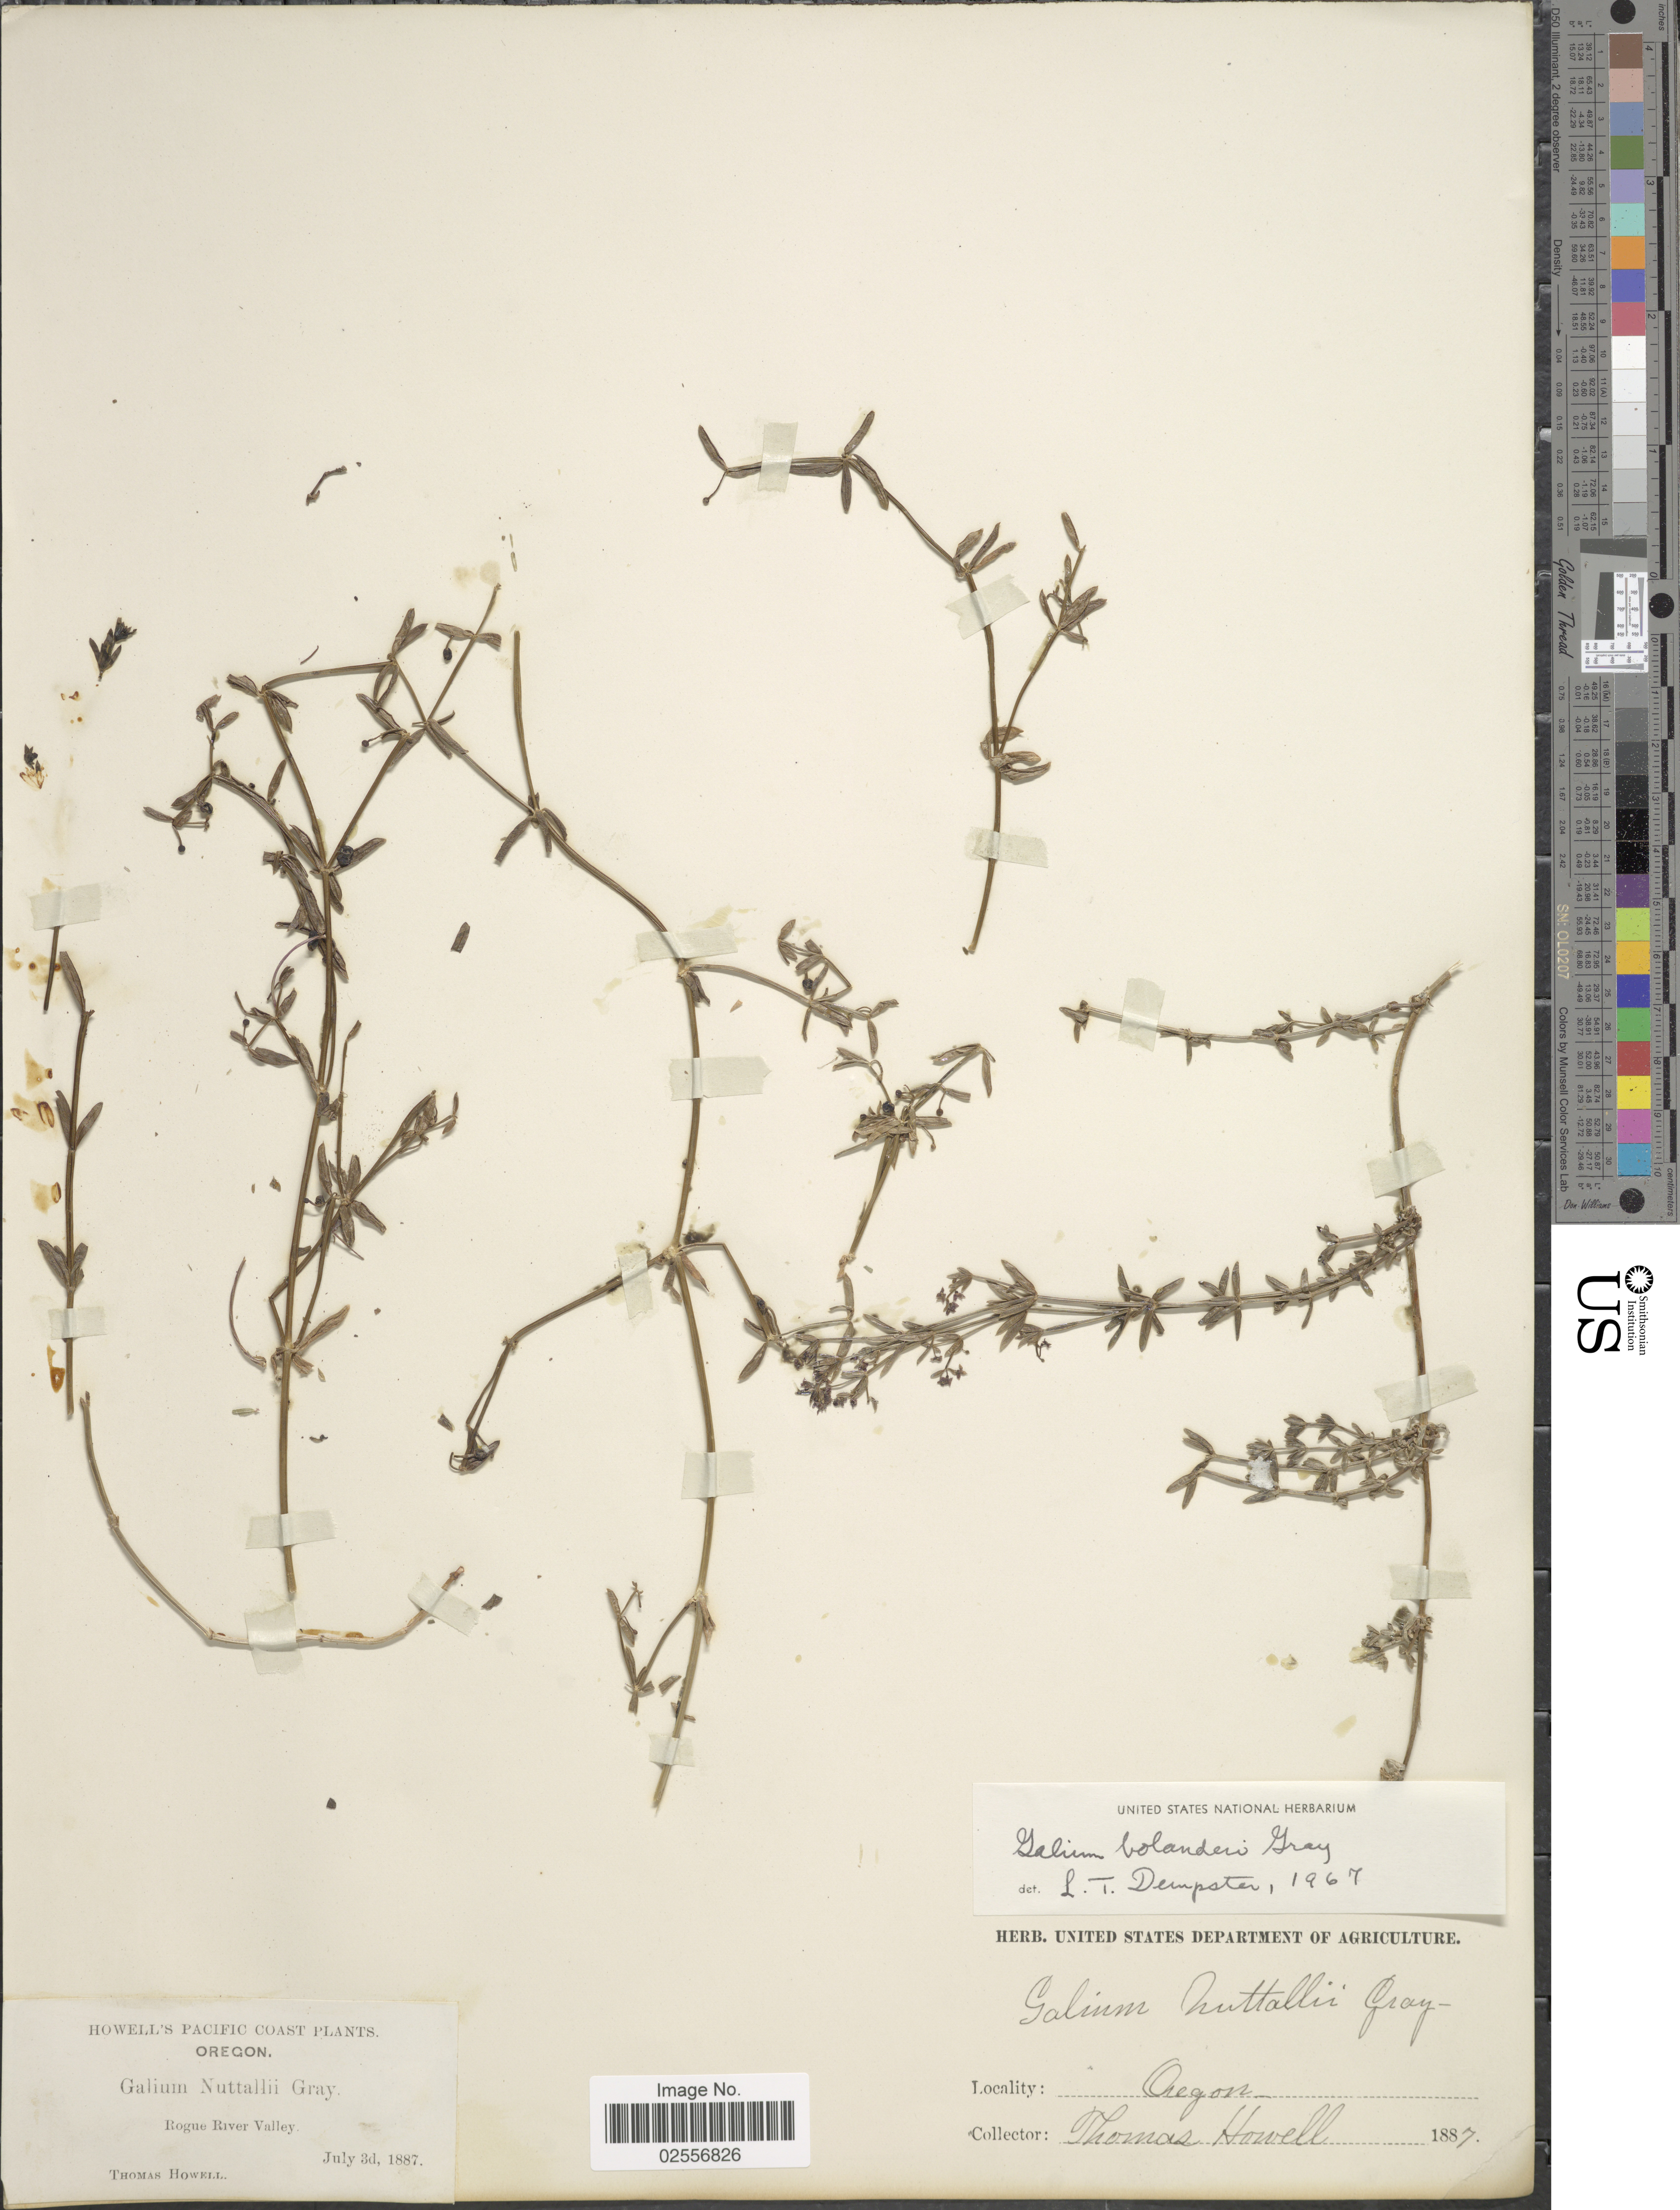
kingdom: Plantae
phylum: Tracheophyta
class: Magnoliopsida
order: Gentianales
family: Rubiaceae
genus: Galium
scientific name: Galium bolanderi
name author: A. Gray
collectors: T. Howell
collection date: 1887-07-03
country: United States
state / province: Oregon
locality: Pacific Coast. Rogue River Valley.